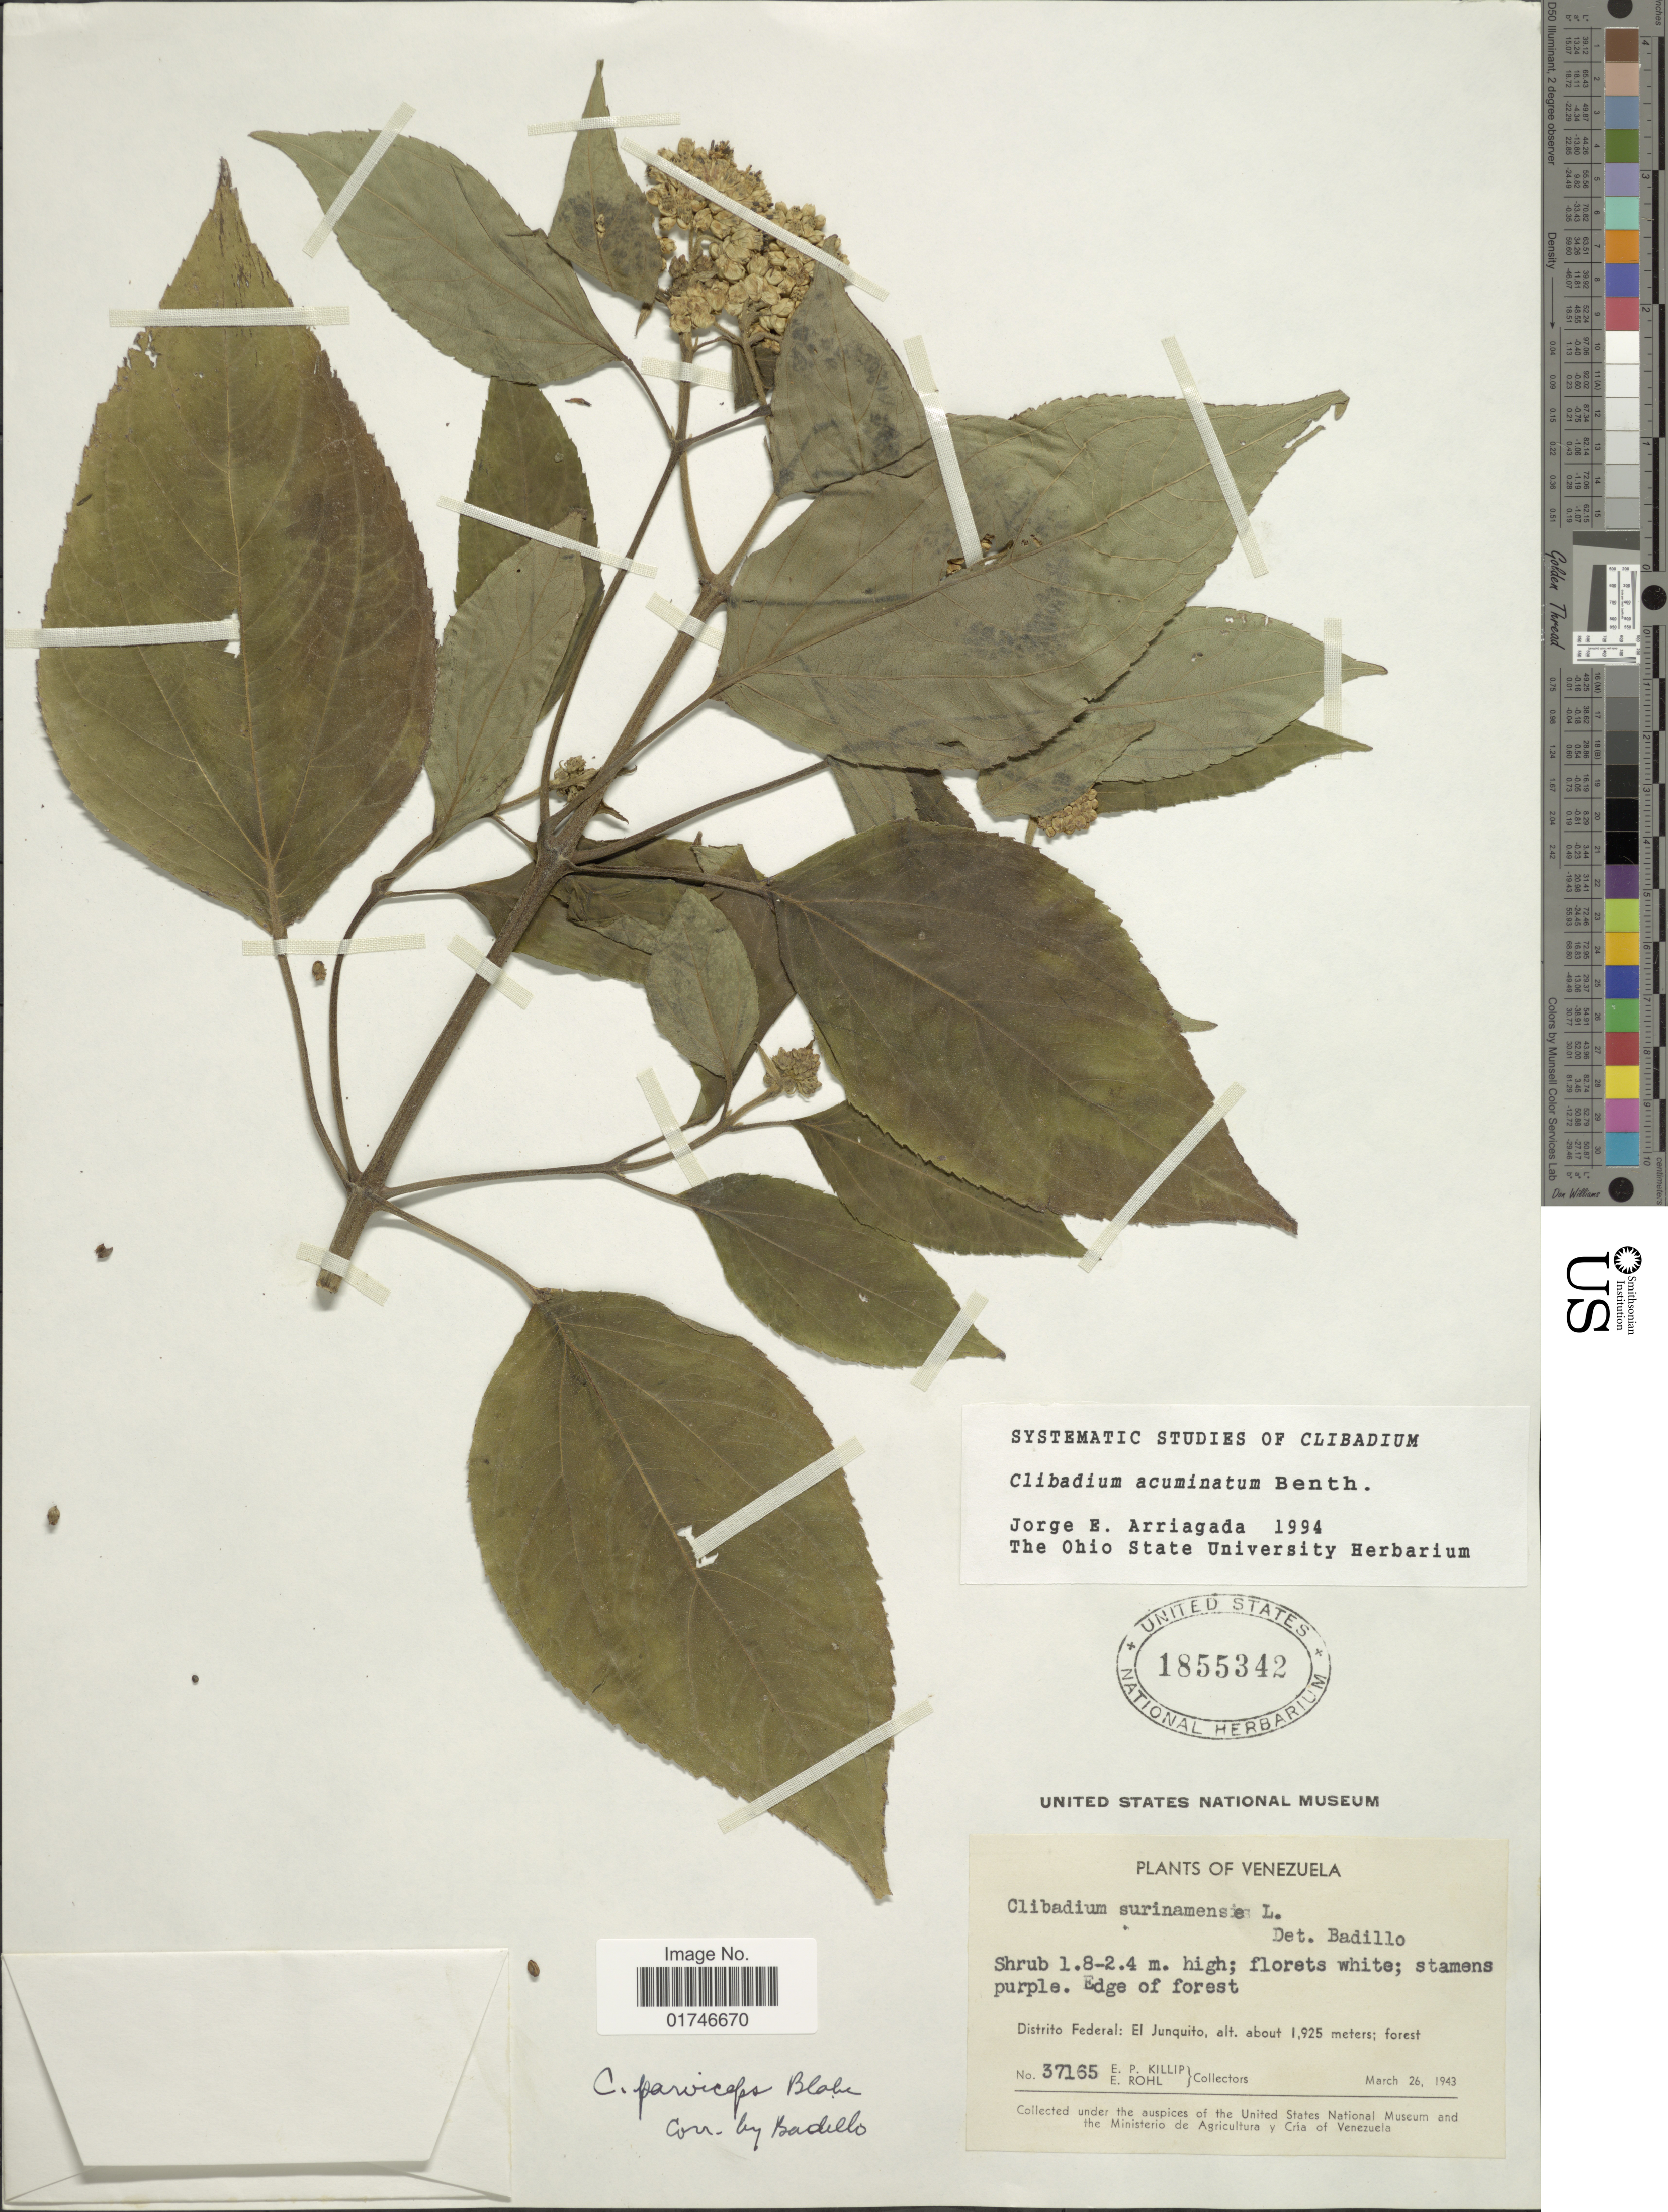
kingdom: Plantae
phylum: Tracheophyta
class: Magnoliopsida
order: Asterales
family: Asteraceae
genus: Clibadium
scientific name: Clibadium parviceps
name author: S.F. Blake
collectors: E. P. Killip & E. Röhl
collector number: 37165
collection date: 1943-03-26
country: Venezuela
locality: Distrito Federal: El Junquito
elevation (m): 1925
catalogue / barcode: US 1855342